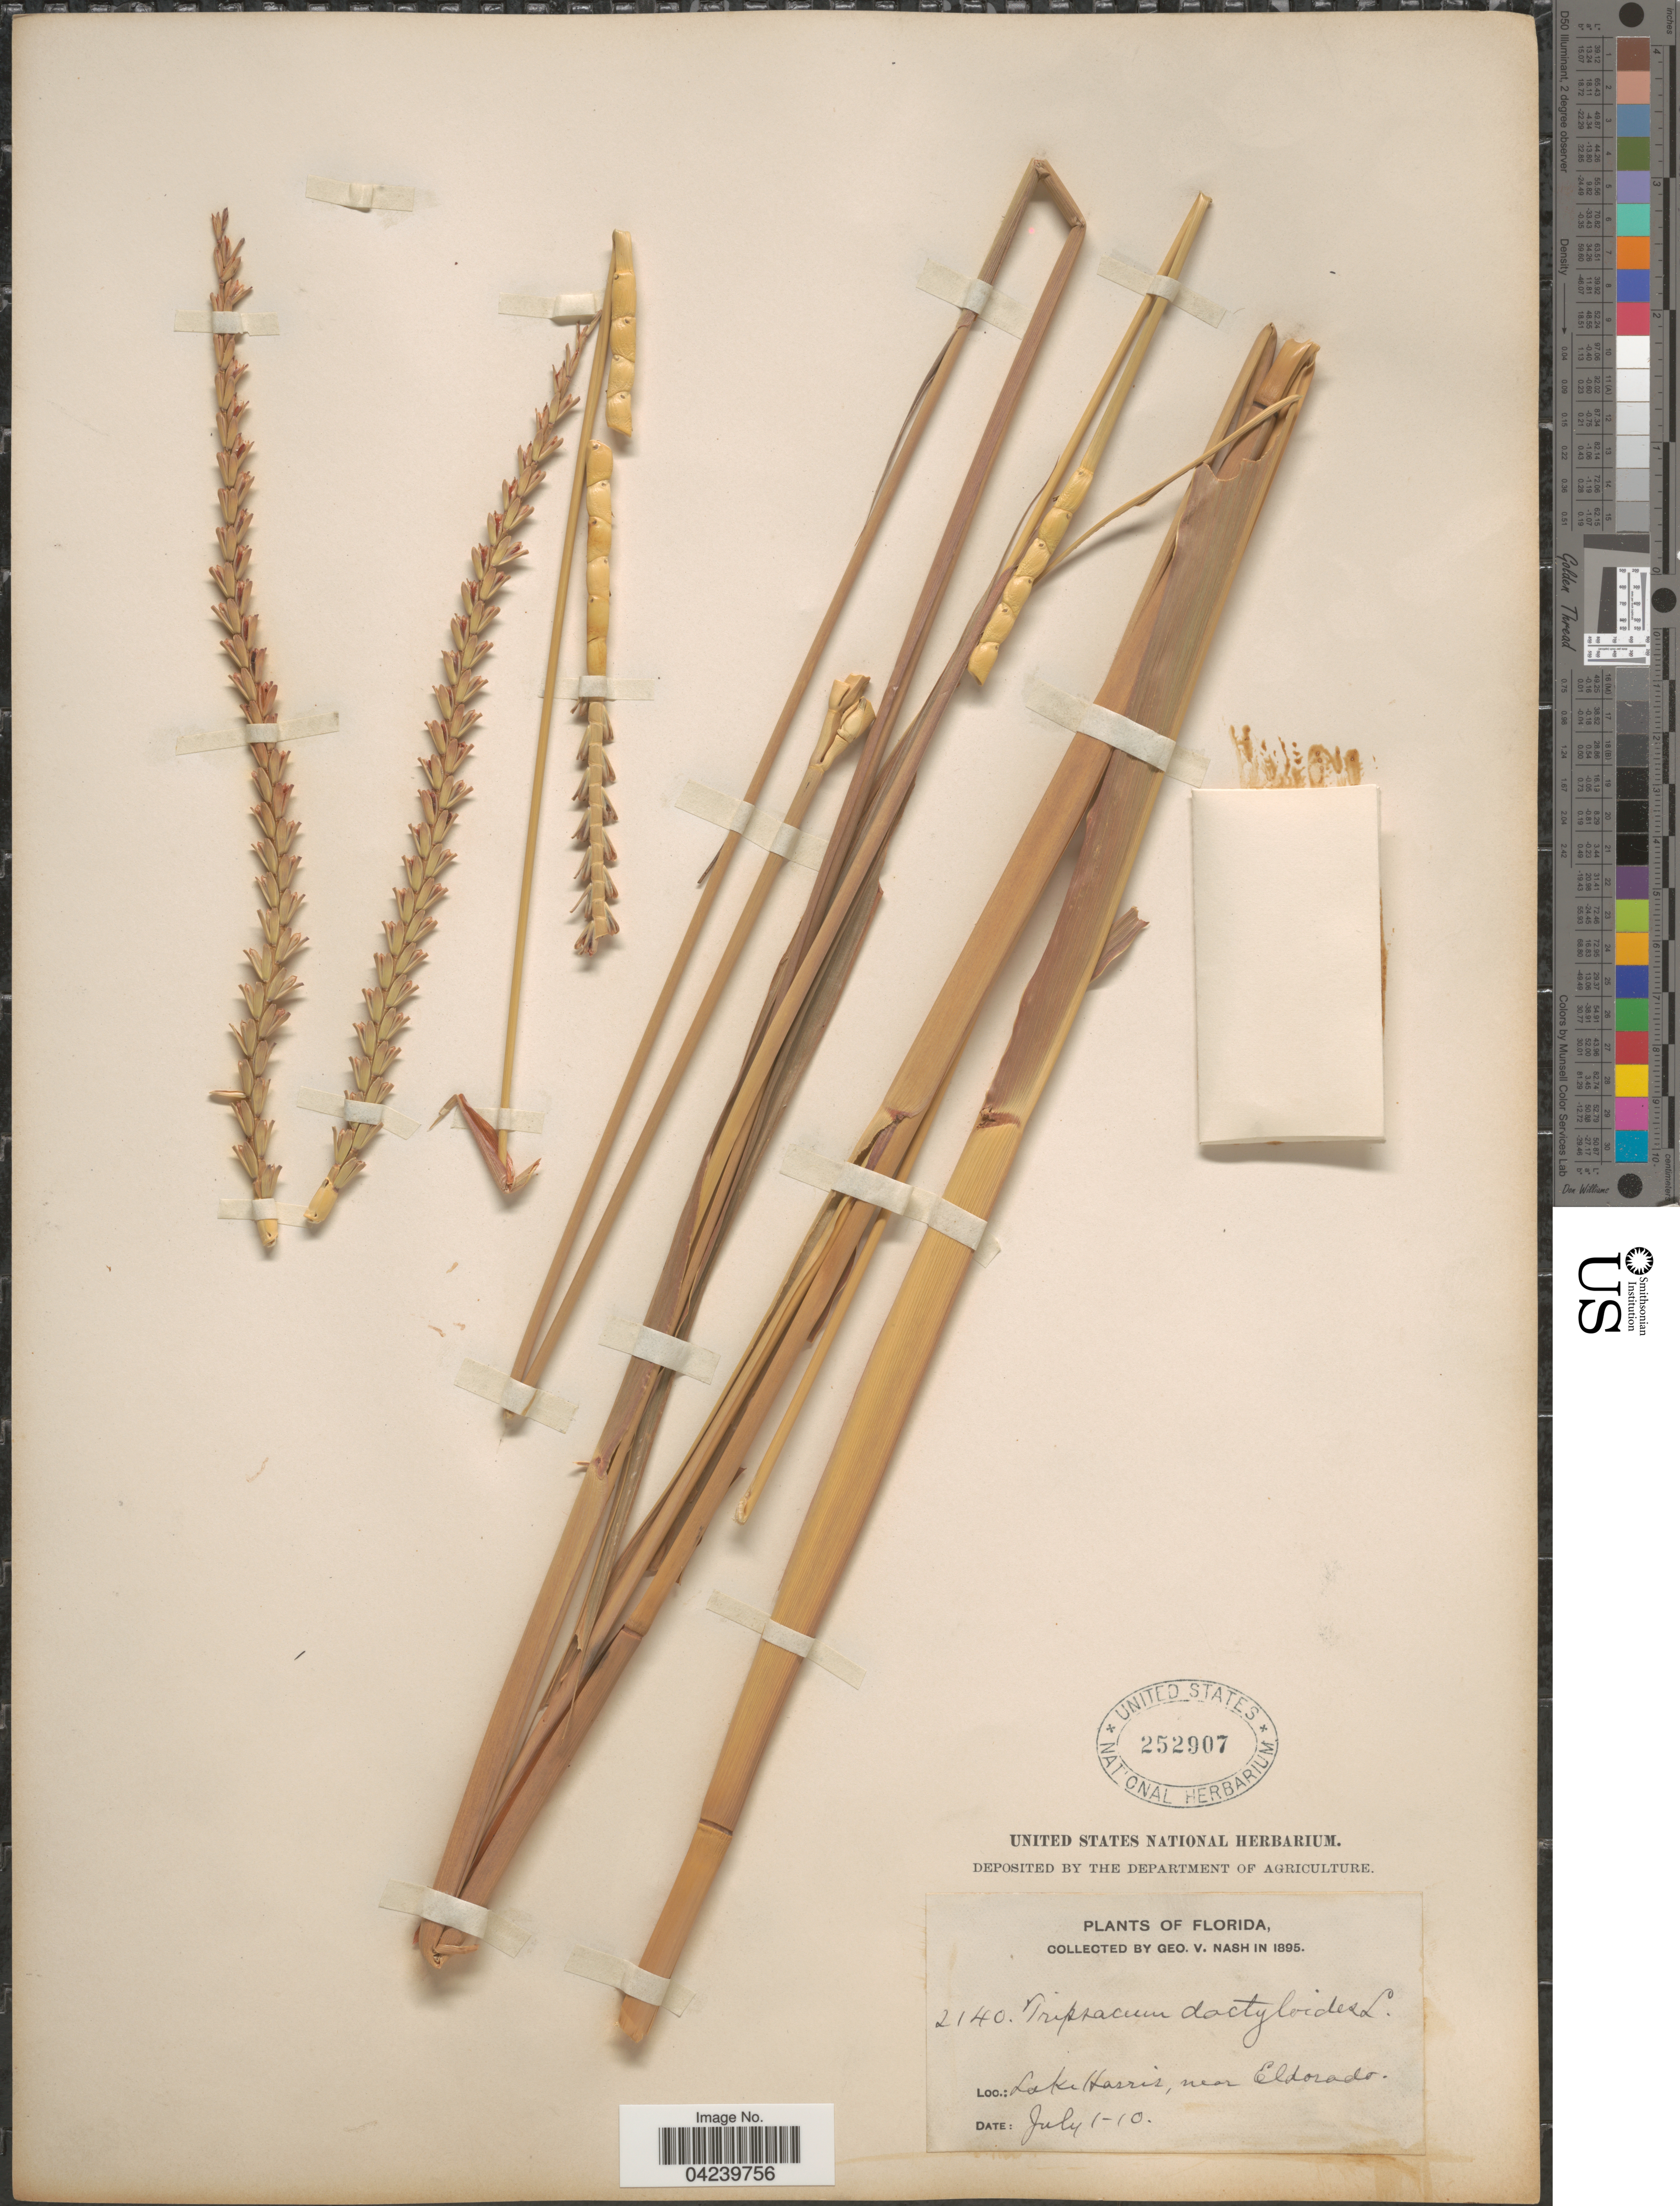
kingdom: Plantae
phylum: Tracheophyta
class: Liliopsida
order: Poales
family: Poaceae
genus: Tripsacum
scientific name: Tripsacum dactyloides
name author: (L.) L.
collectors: G. V. Nash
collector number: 2140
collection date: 1810-07-01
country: United States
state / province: Florida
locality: Lake Harris, near Eldorado.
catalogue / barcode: US 252907